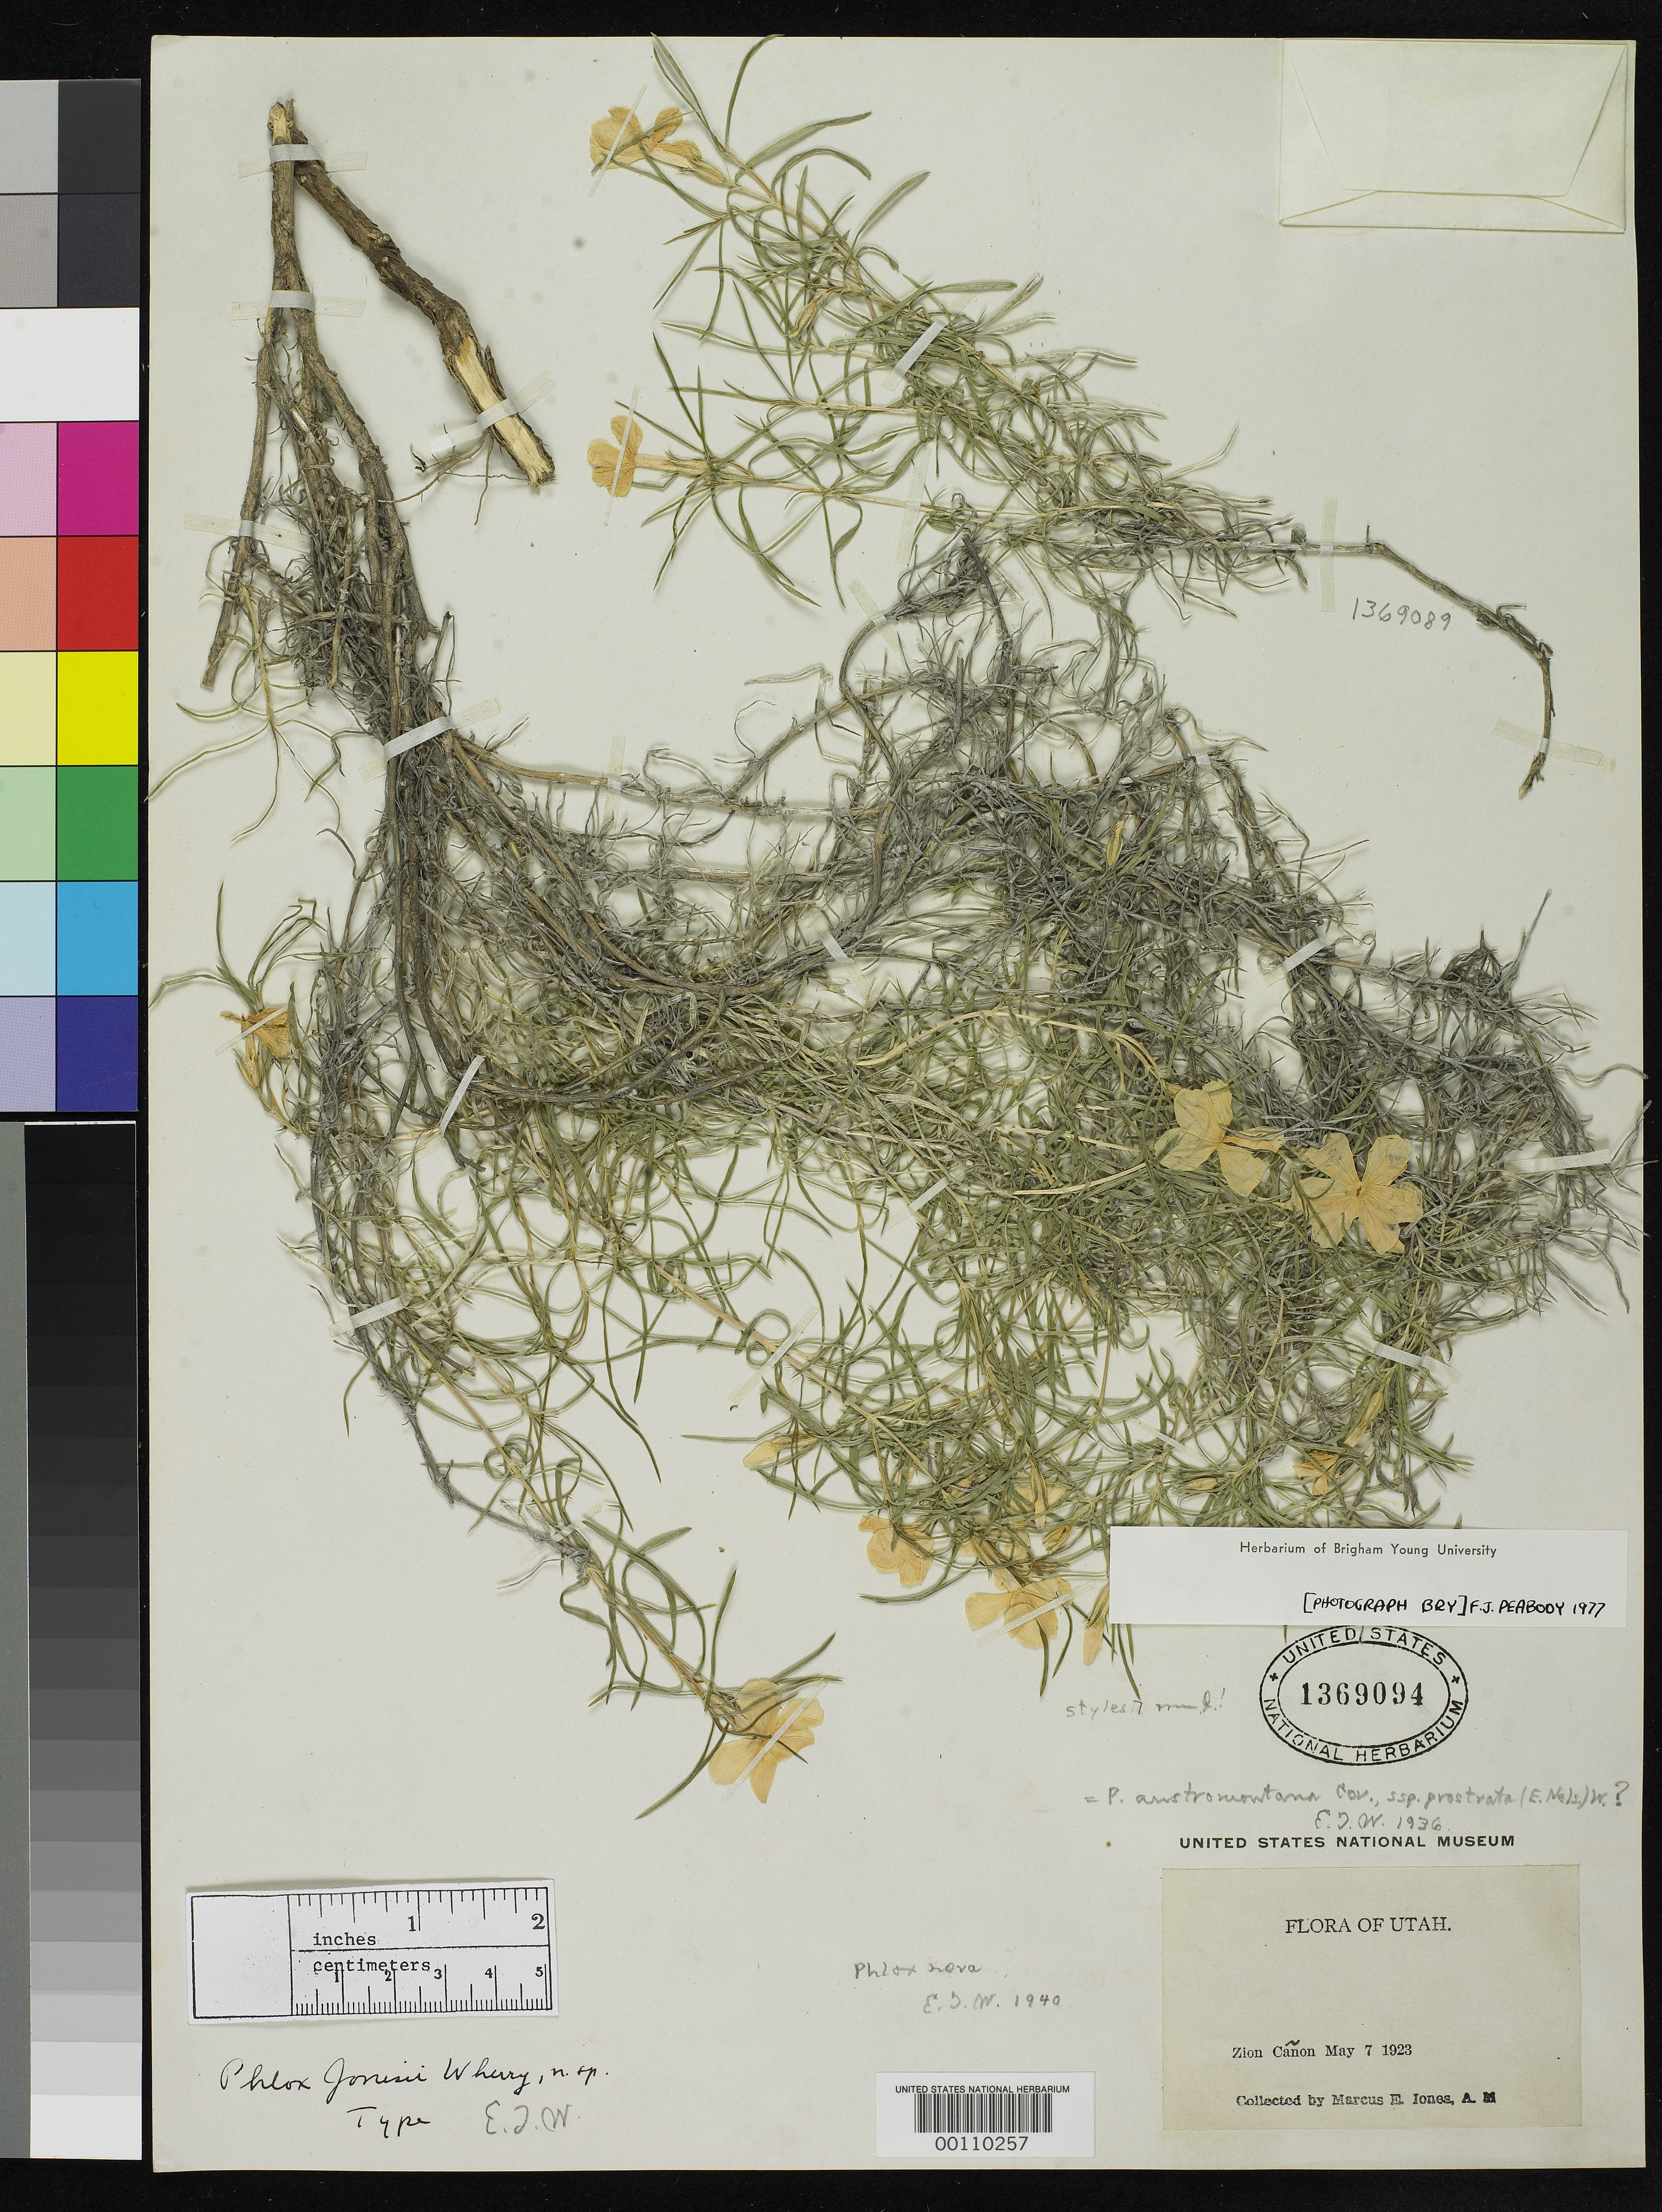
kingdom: Plantae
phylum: Tracheophyta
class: Magnoliopsida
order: Ericales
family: Polemoniaceae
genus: Phlox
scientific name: Phlox jonesii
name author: Wherry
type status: Type Collection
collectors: M. E. Jones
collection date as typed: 07 May 1923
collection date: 1923-05-07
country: United States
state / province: Utah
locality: Zion Canyon.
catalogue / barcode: US 1369094